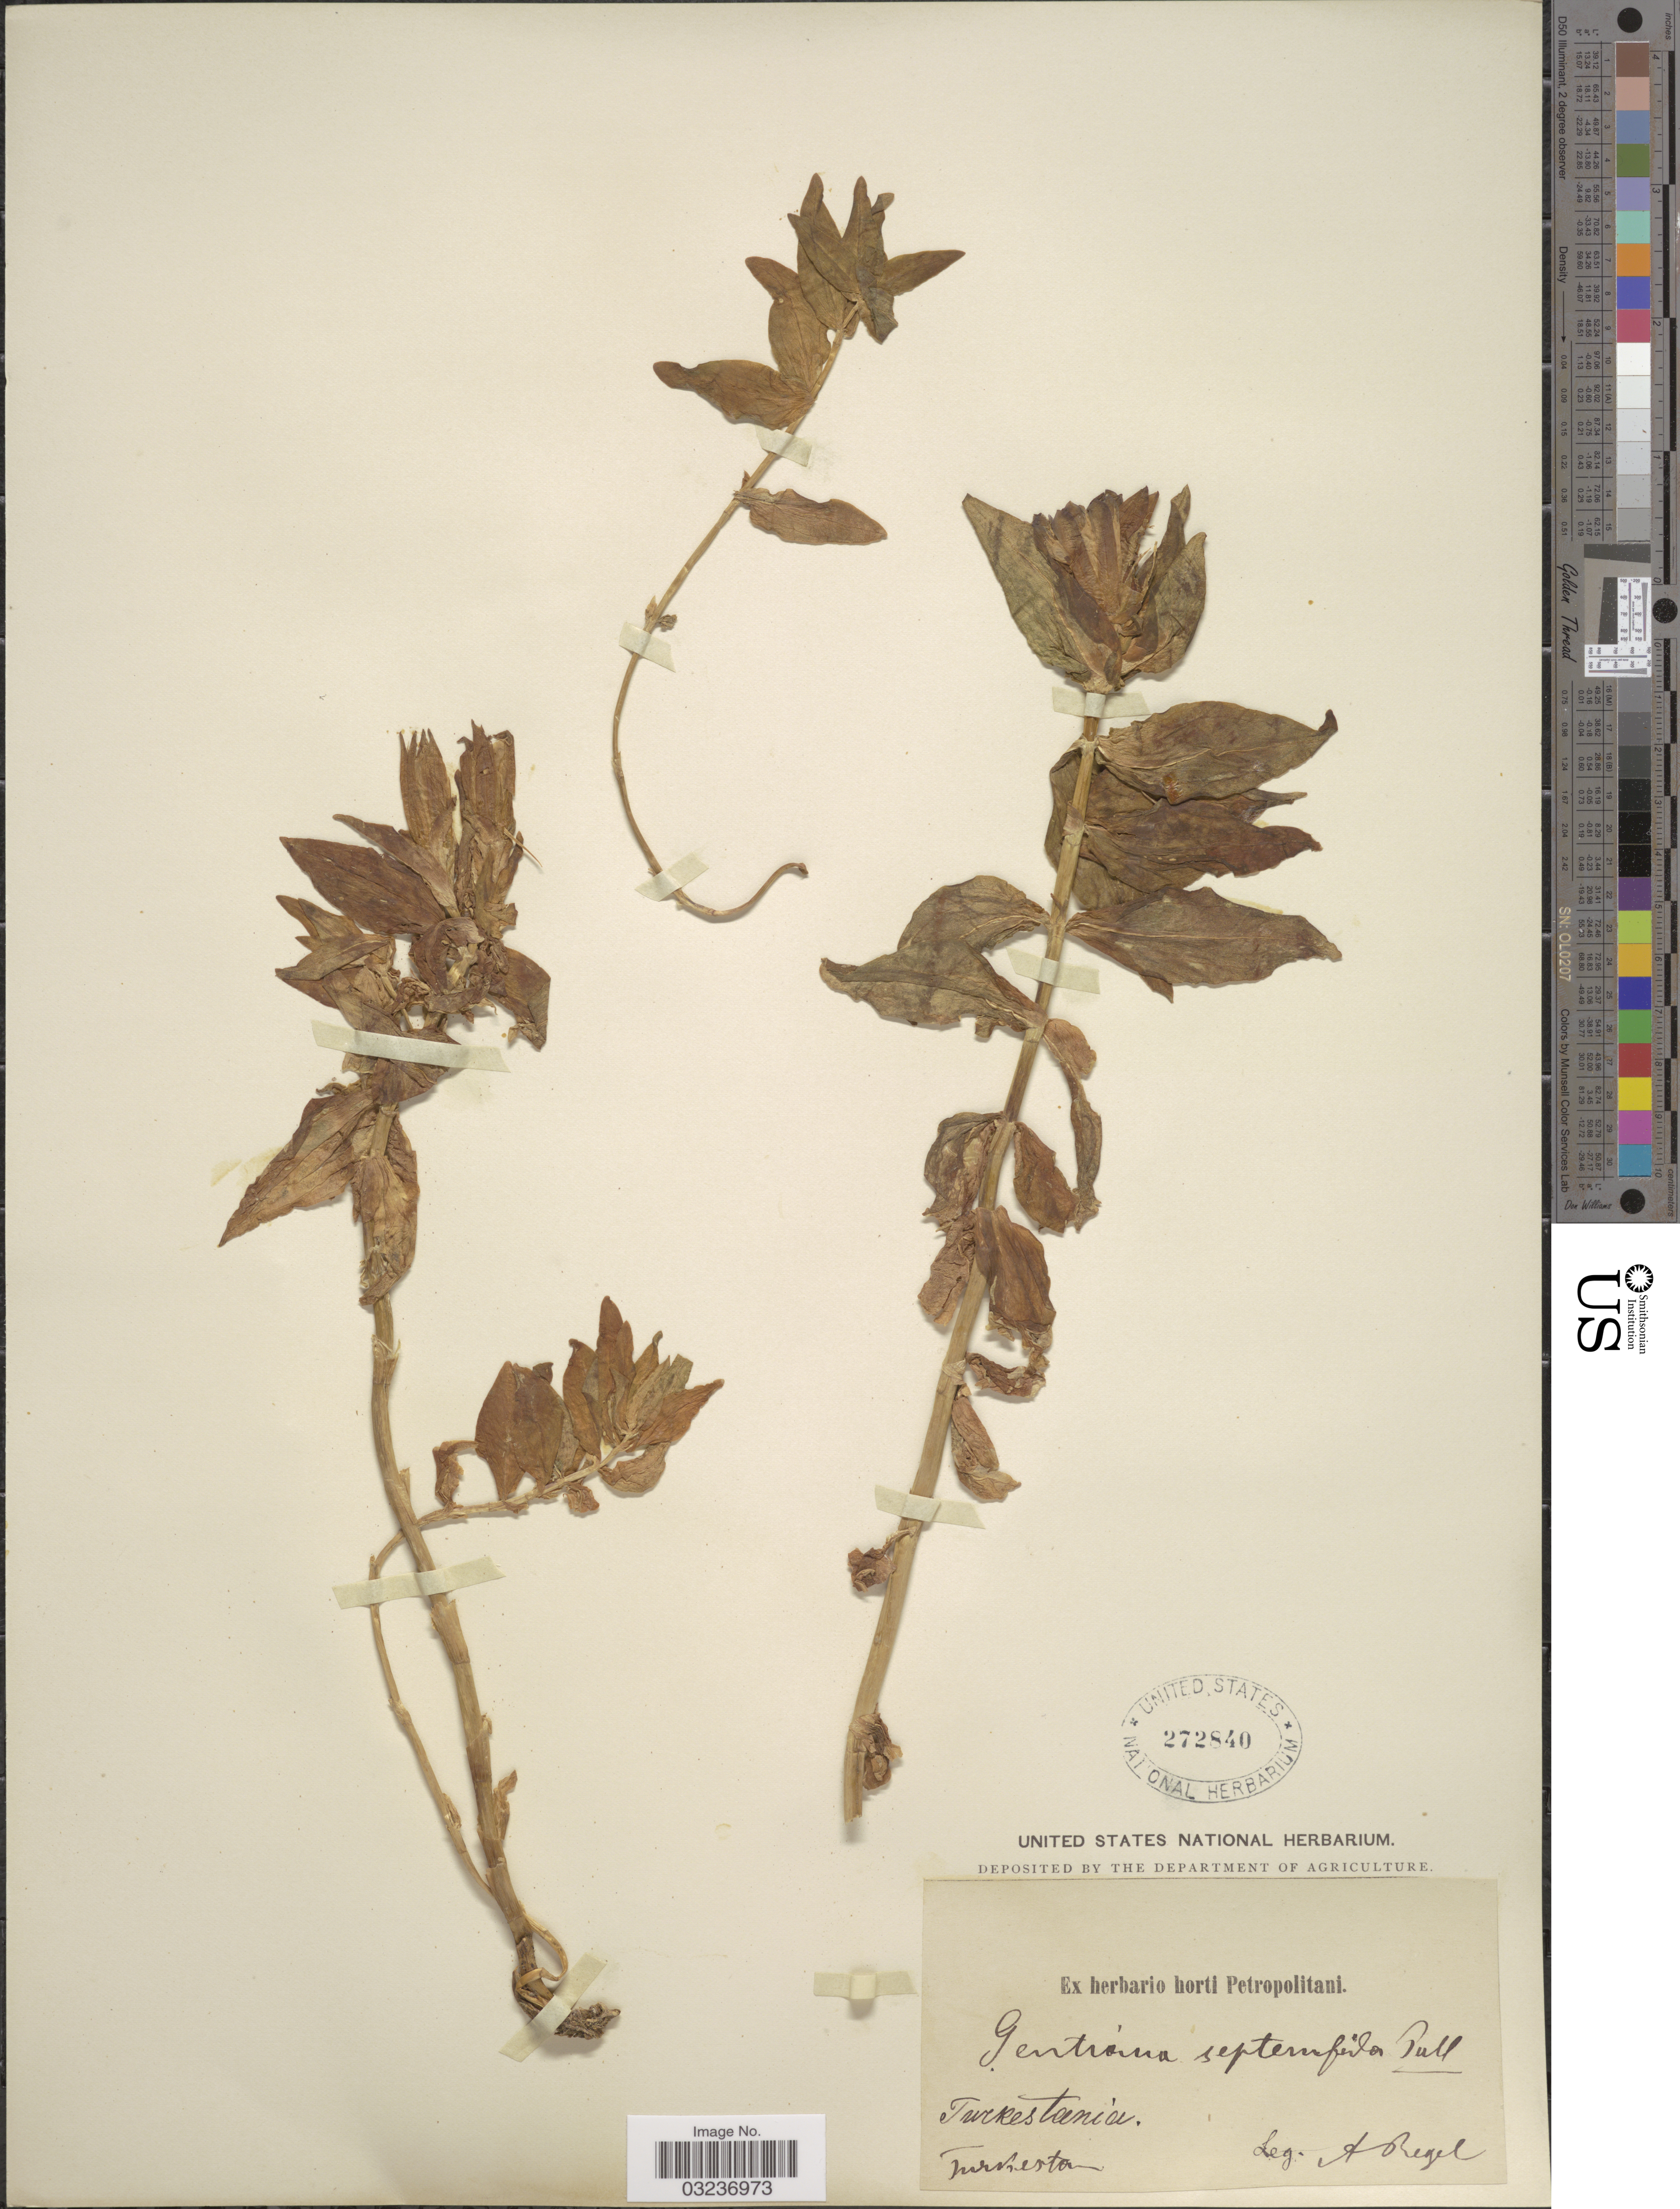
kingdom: Plantae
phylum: Tracheophyta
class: Magnoliopsida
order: Gentianales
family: Gentianaceae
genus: Gentiana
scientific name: Gentiana septemfida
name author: Pall.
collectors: A. Regel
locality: Turkestania, Turkesta.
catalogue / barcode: US 272840